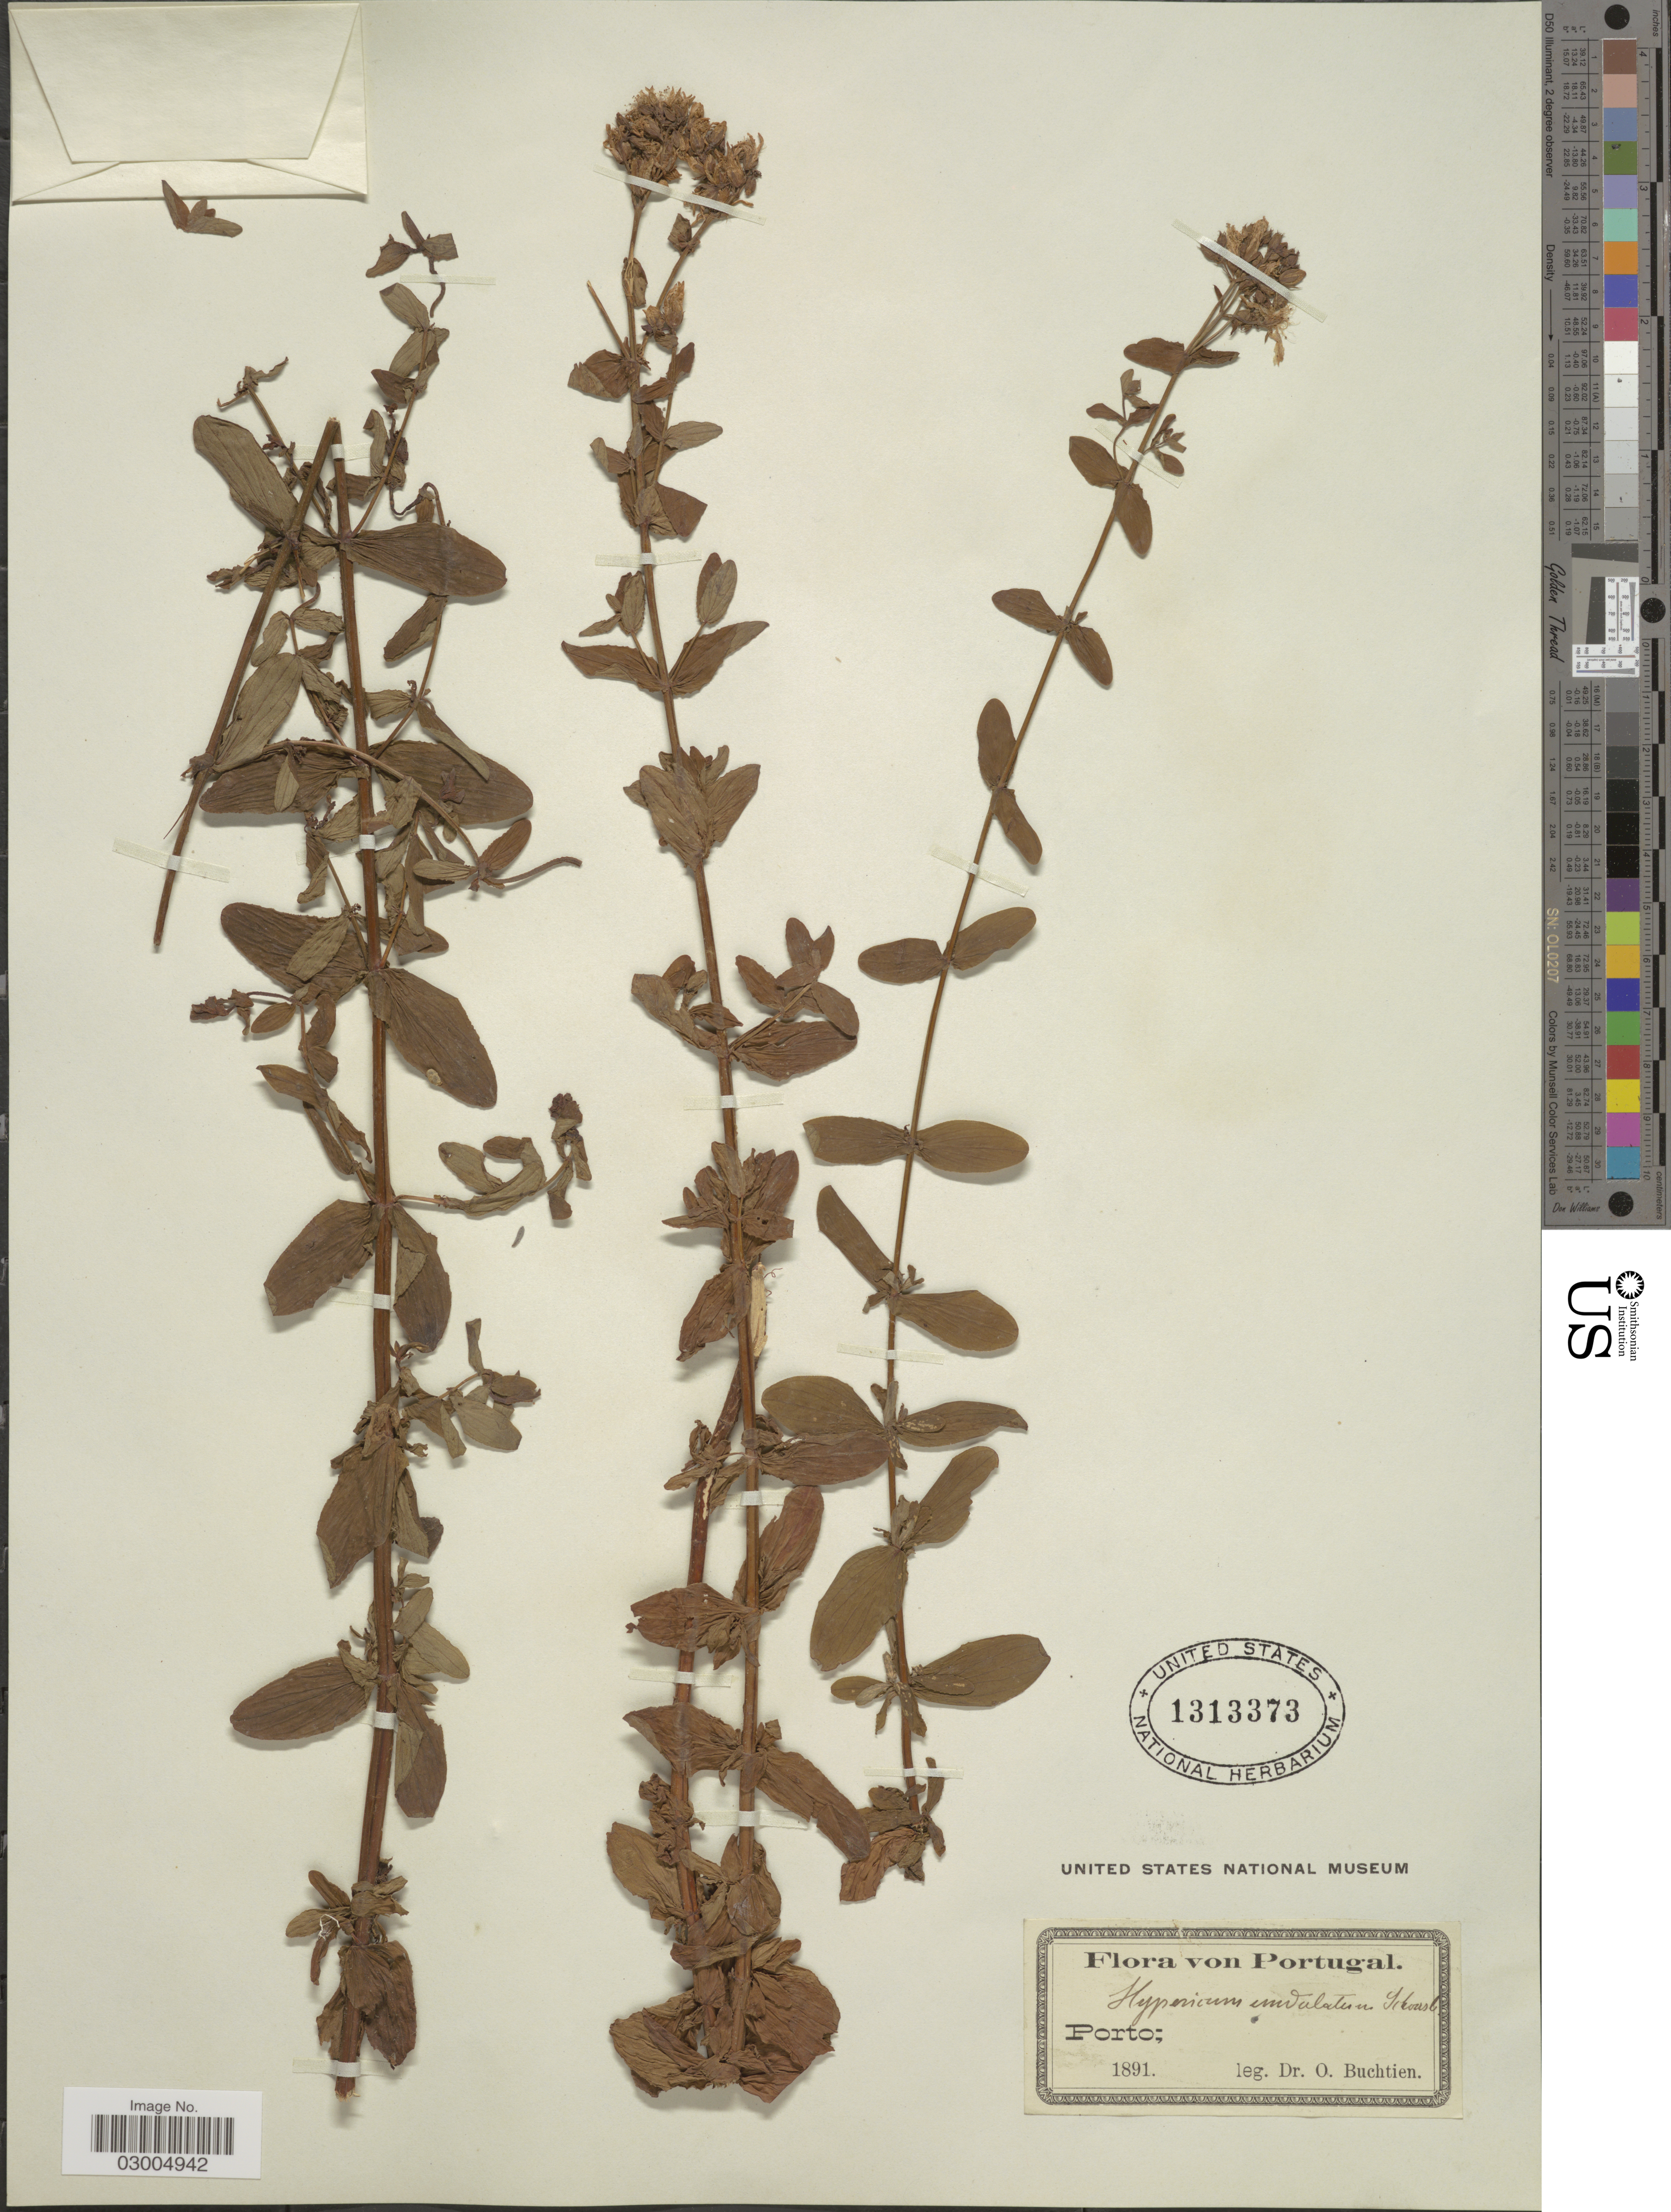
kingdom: Plantae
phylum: Tracheophyta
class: Magnoliopsida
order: Malpighiales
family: Hypericaceae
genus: Hypericum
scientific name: Hypericum undulatum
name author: Willd.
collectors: O. Buchtien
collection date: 1891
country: Portugal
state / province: Porto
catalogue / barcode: US 1313373